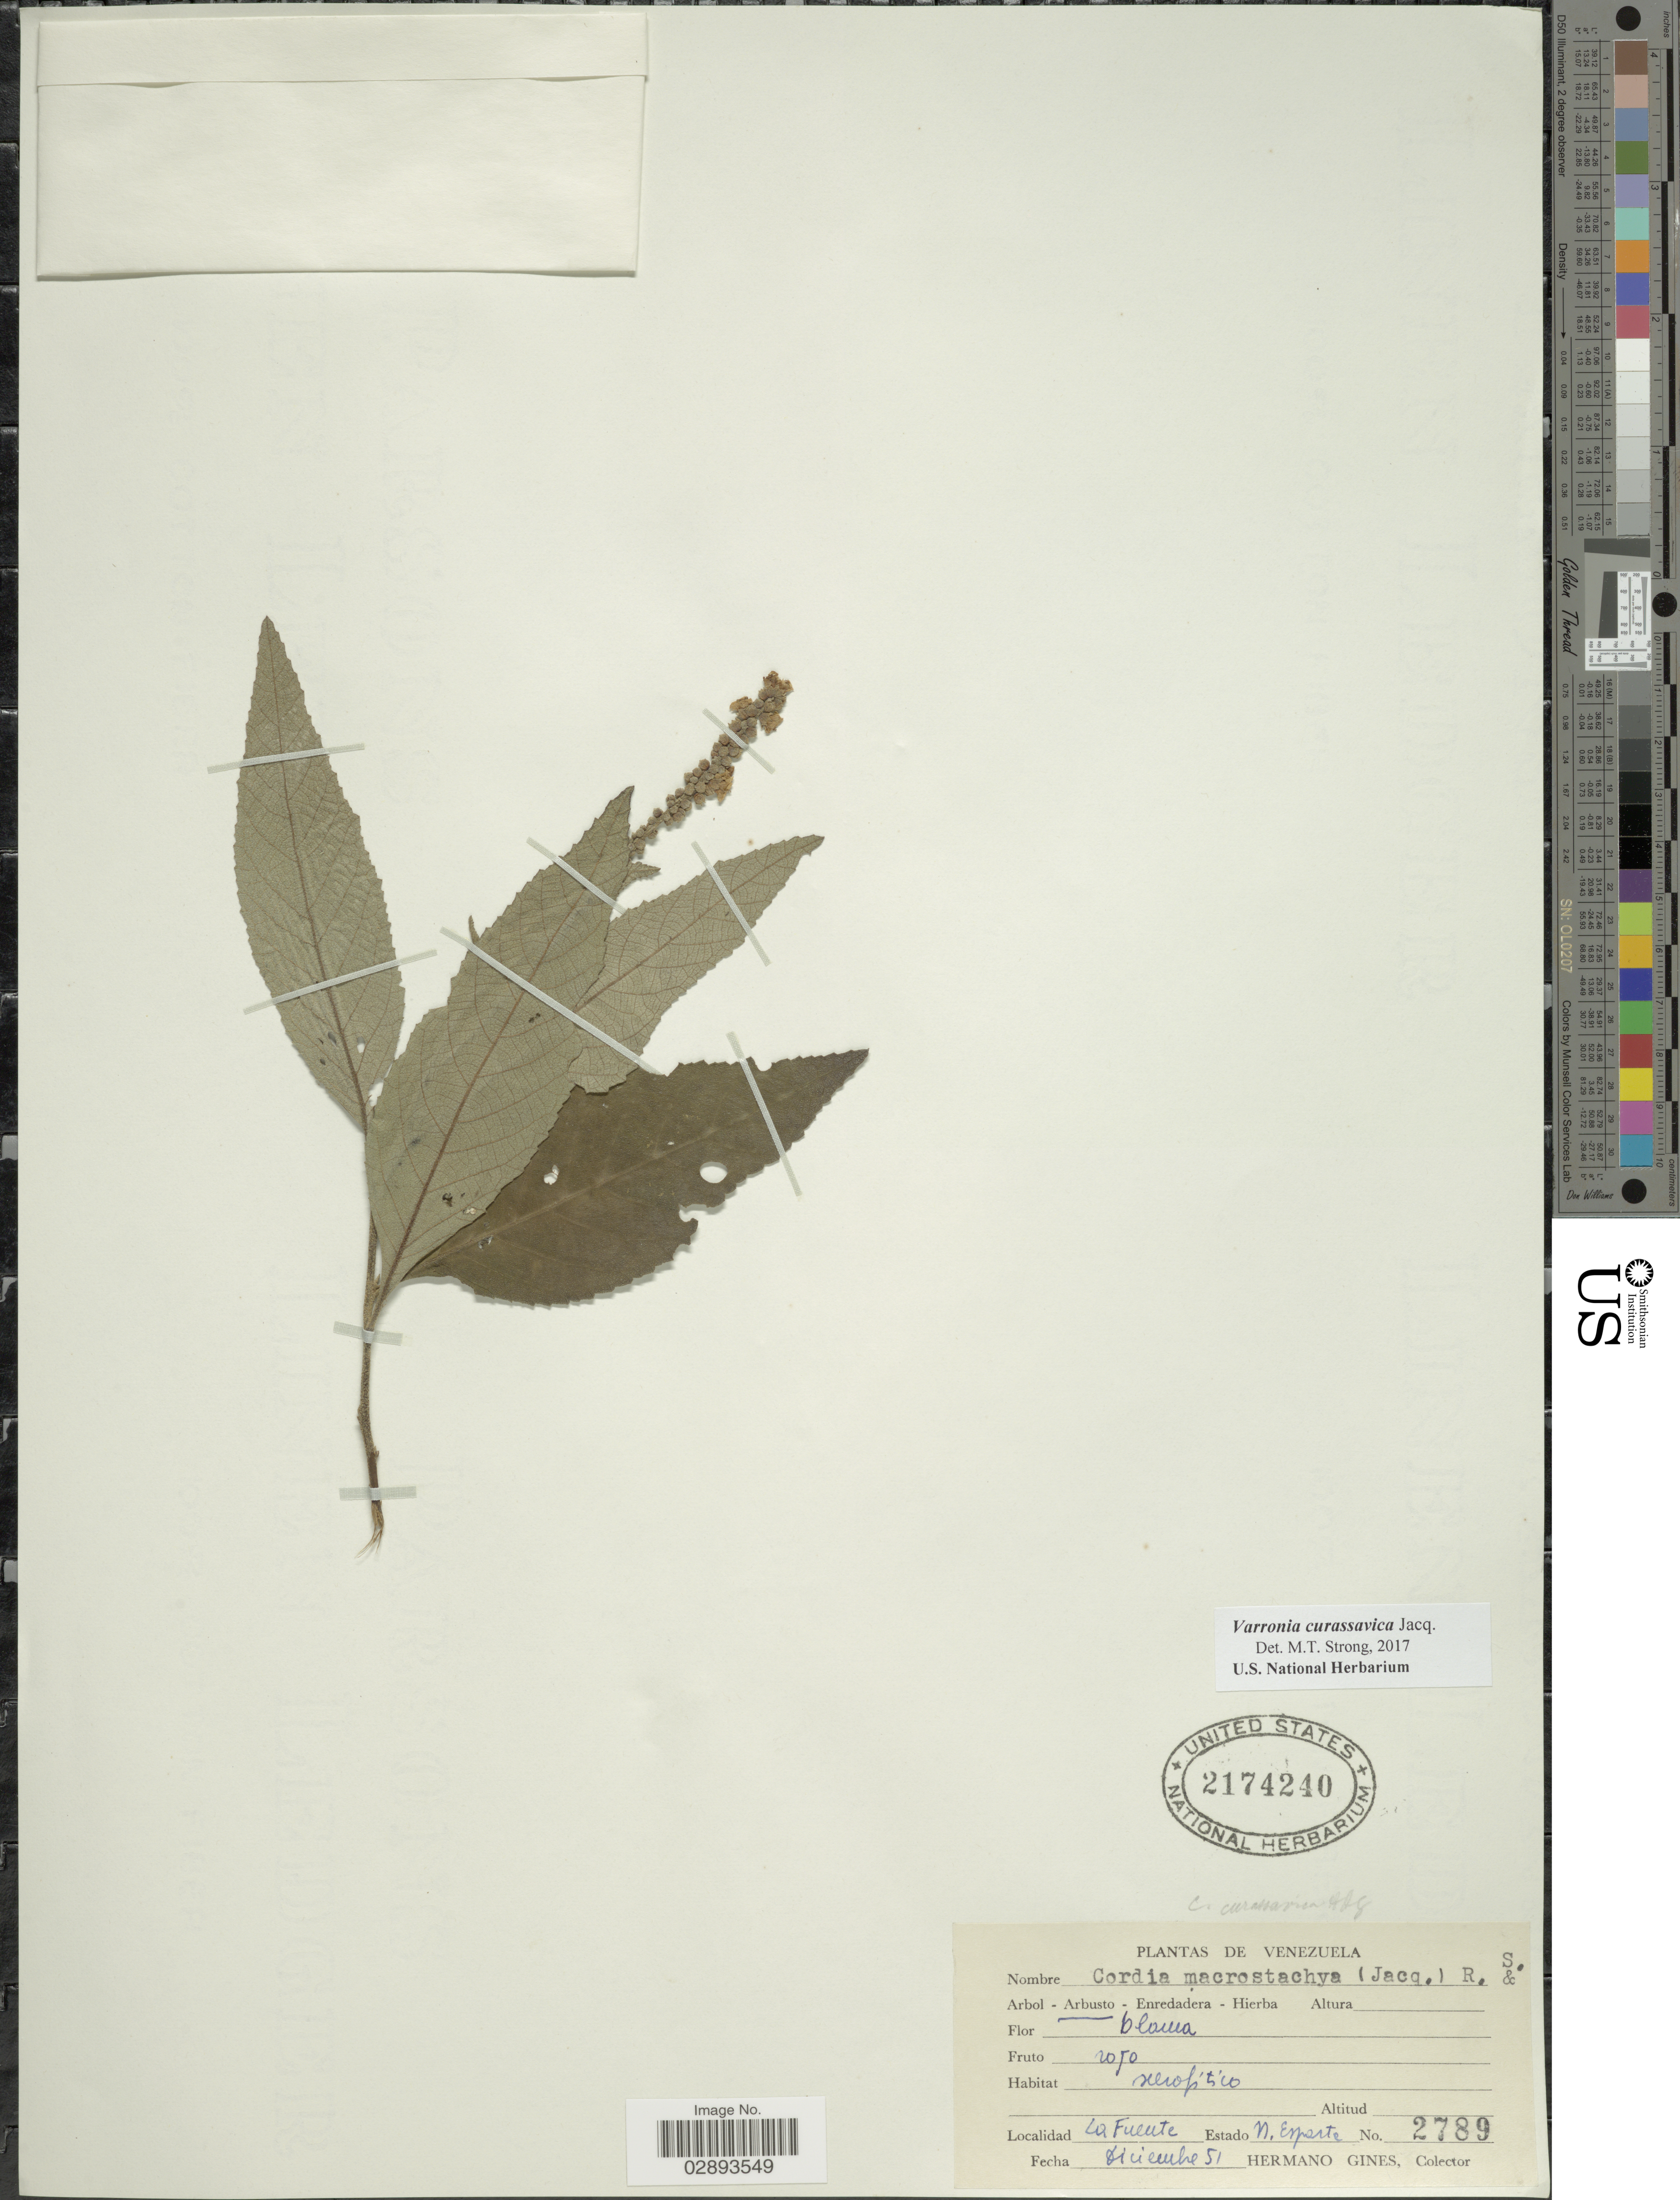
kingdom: Plantae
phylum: Tracheophyta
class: Magnoliopsida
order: Boraginales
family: Cordiaceae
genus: Varronia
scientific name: Varronia curassavica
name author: Jacq.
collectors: Bro. Gines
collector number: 2789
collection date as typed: Transcribed d/m/y: /12/51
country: Venezuela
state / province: Nueva Esparta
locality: La Fuente, Estado N. Esparta.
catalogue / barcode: US 2174240